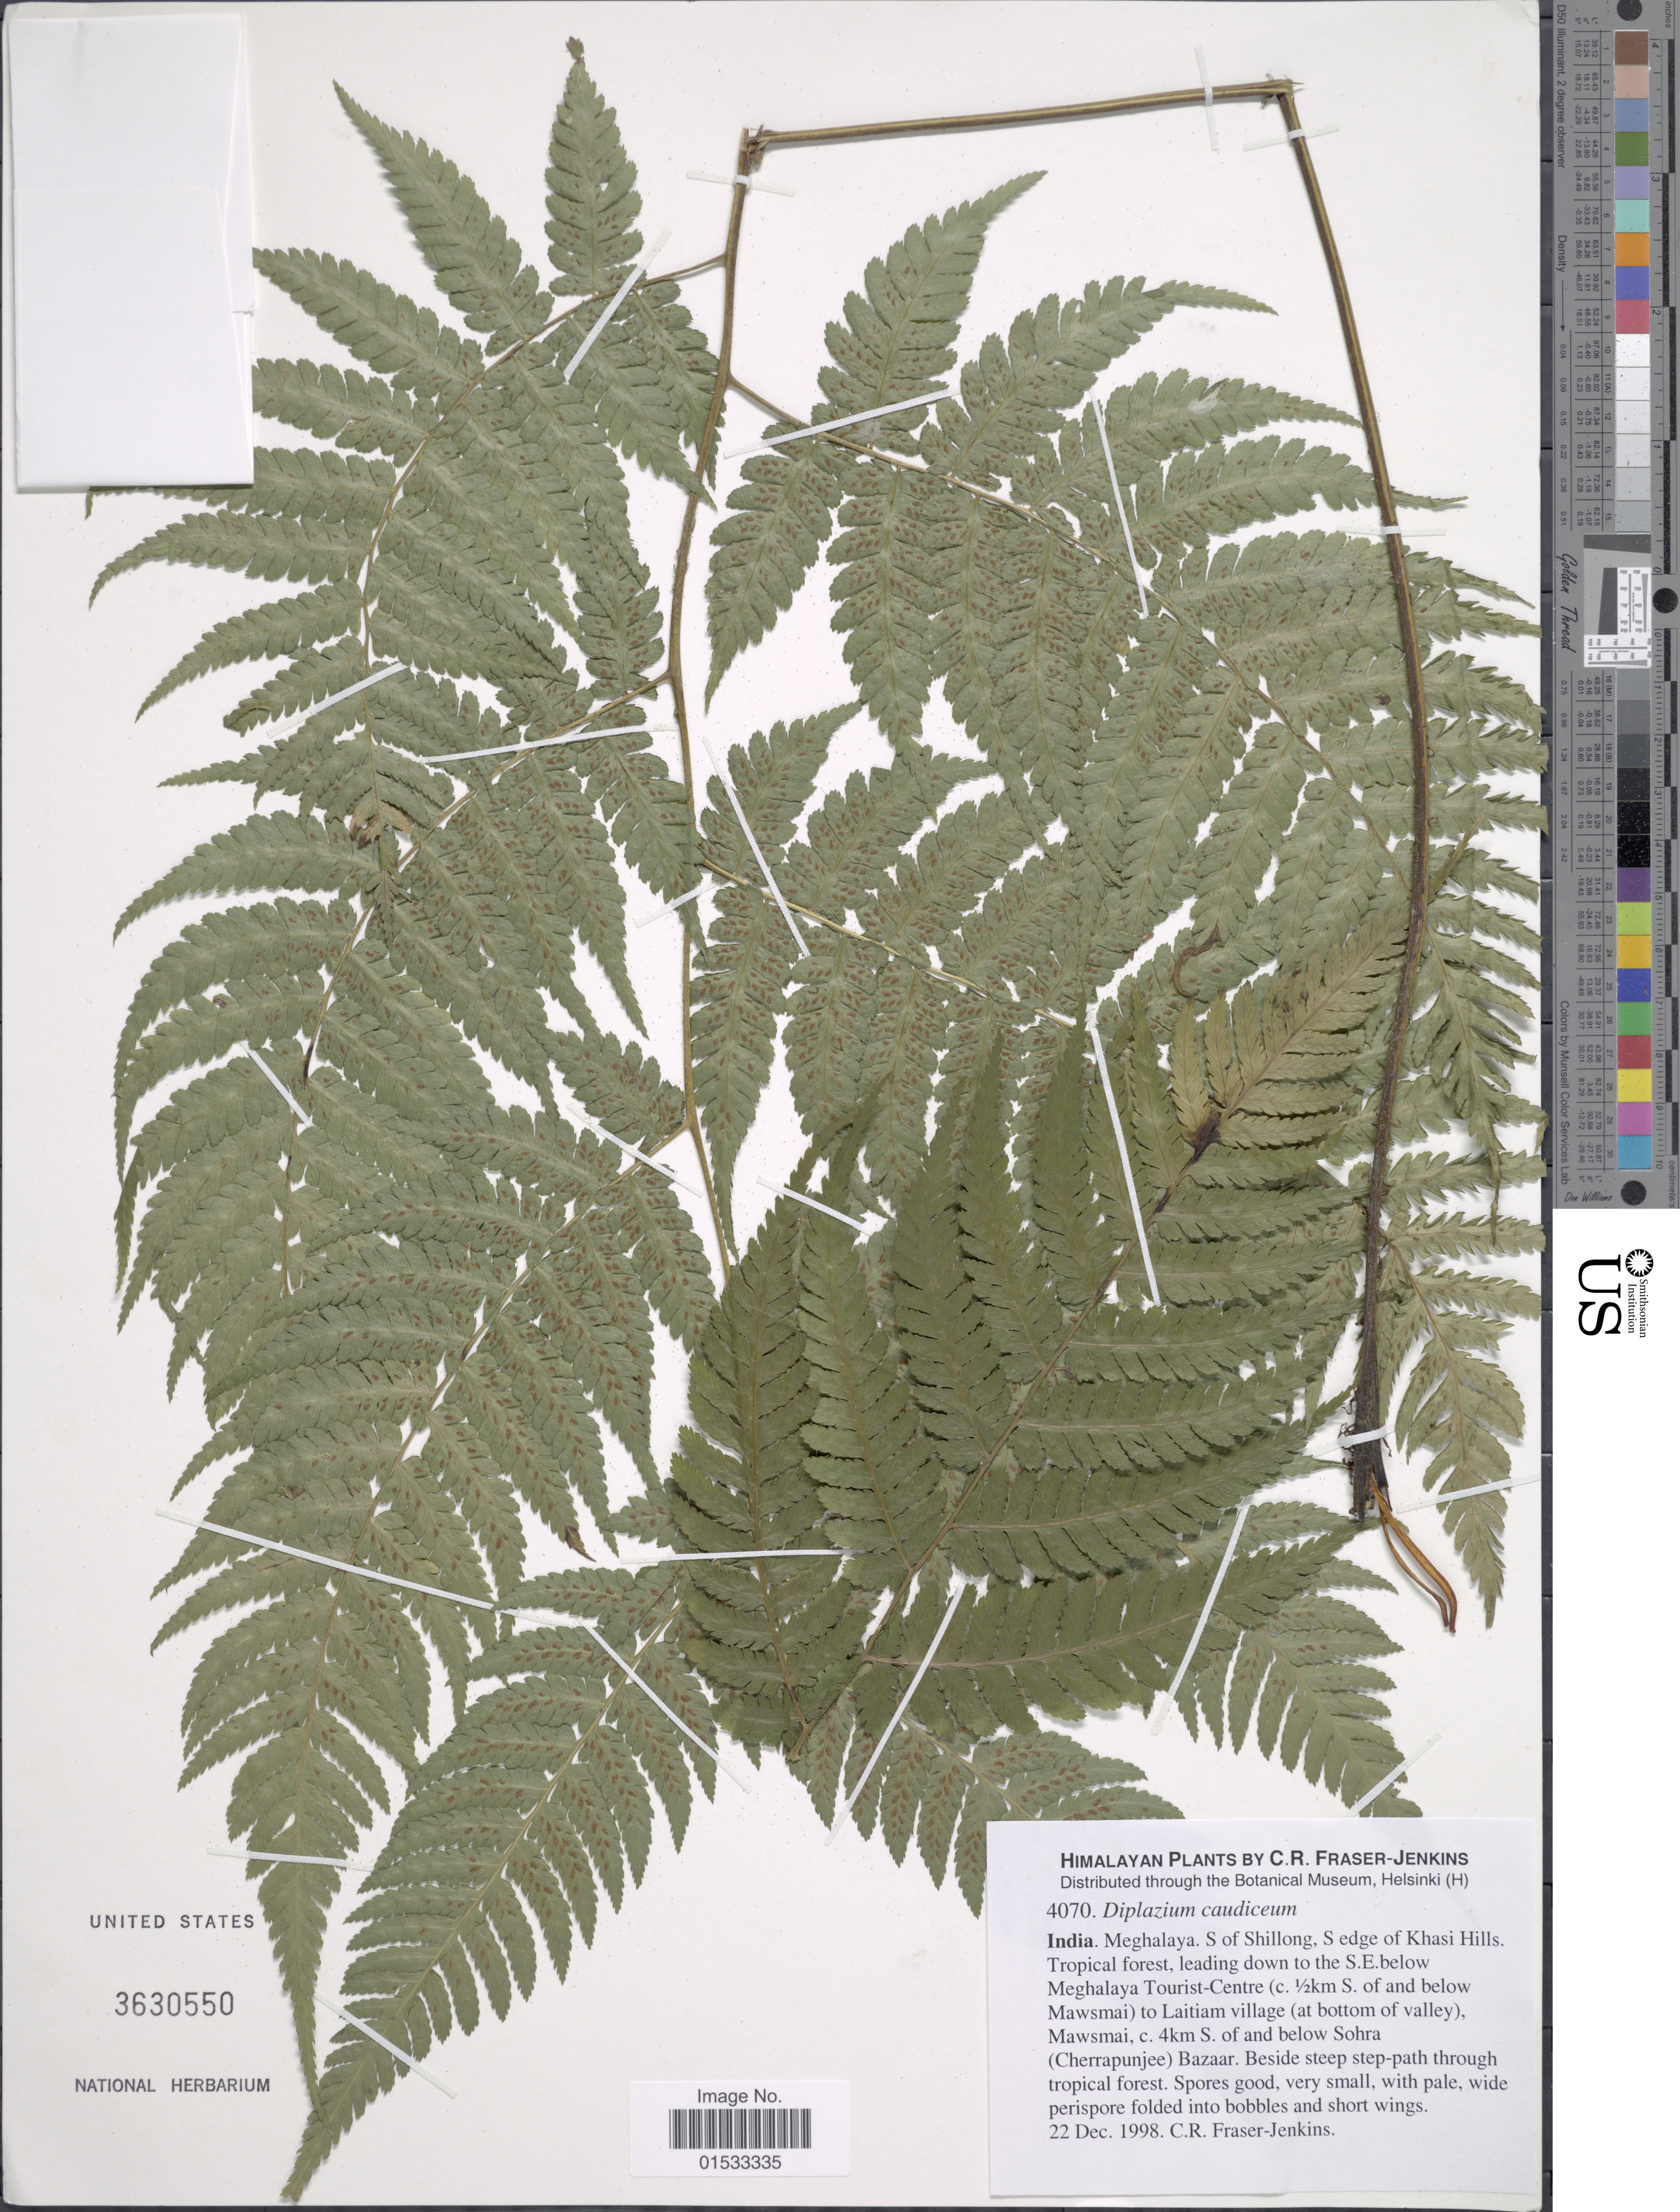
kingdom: Plantae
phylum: Tracheophyta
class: Polypodiopsida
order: Polypodiales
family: Athyriaceae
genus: Diplazium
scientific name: Diplazium caudiceum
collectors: C. R. Fraser-Jenkins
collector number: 4070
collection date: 1998-12-22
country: India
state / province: Meghalaya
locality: S of Shillong, S edge of Khasi Hills, Tropical forest, leading down to the S. E. below Meghalaya Tourist- Centre (c. 1/2 km S. of and below Mawsmai) to Laitiam village (at bottom of valley), Mawsmai, c. 4km S. of and below Sohra (Cherrapunjee) Bazaar.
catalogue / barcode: US 3630550